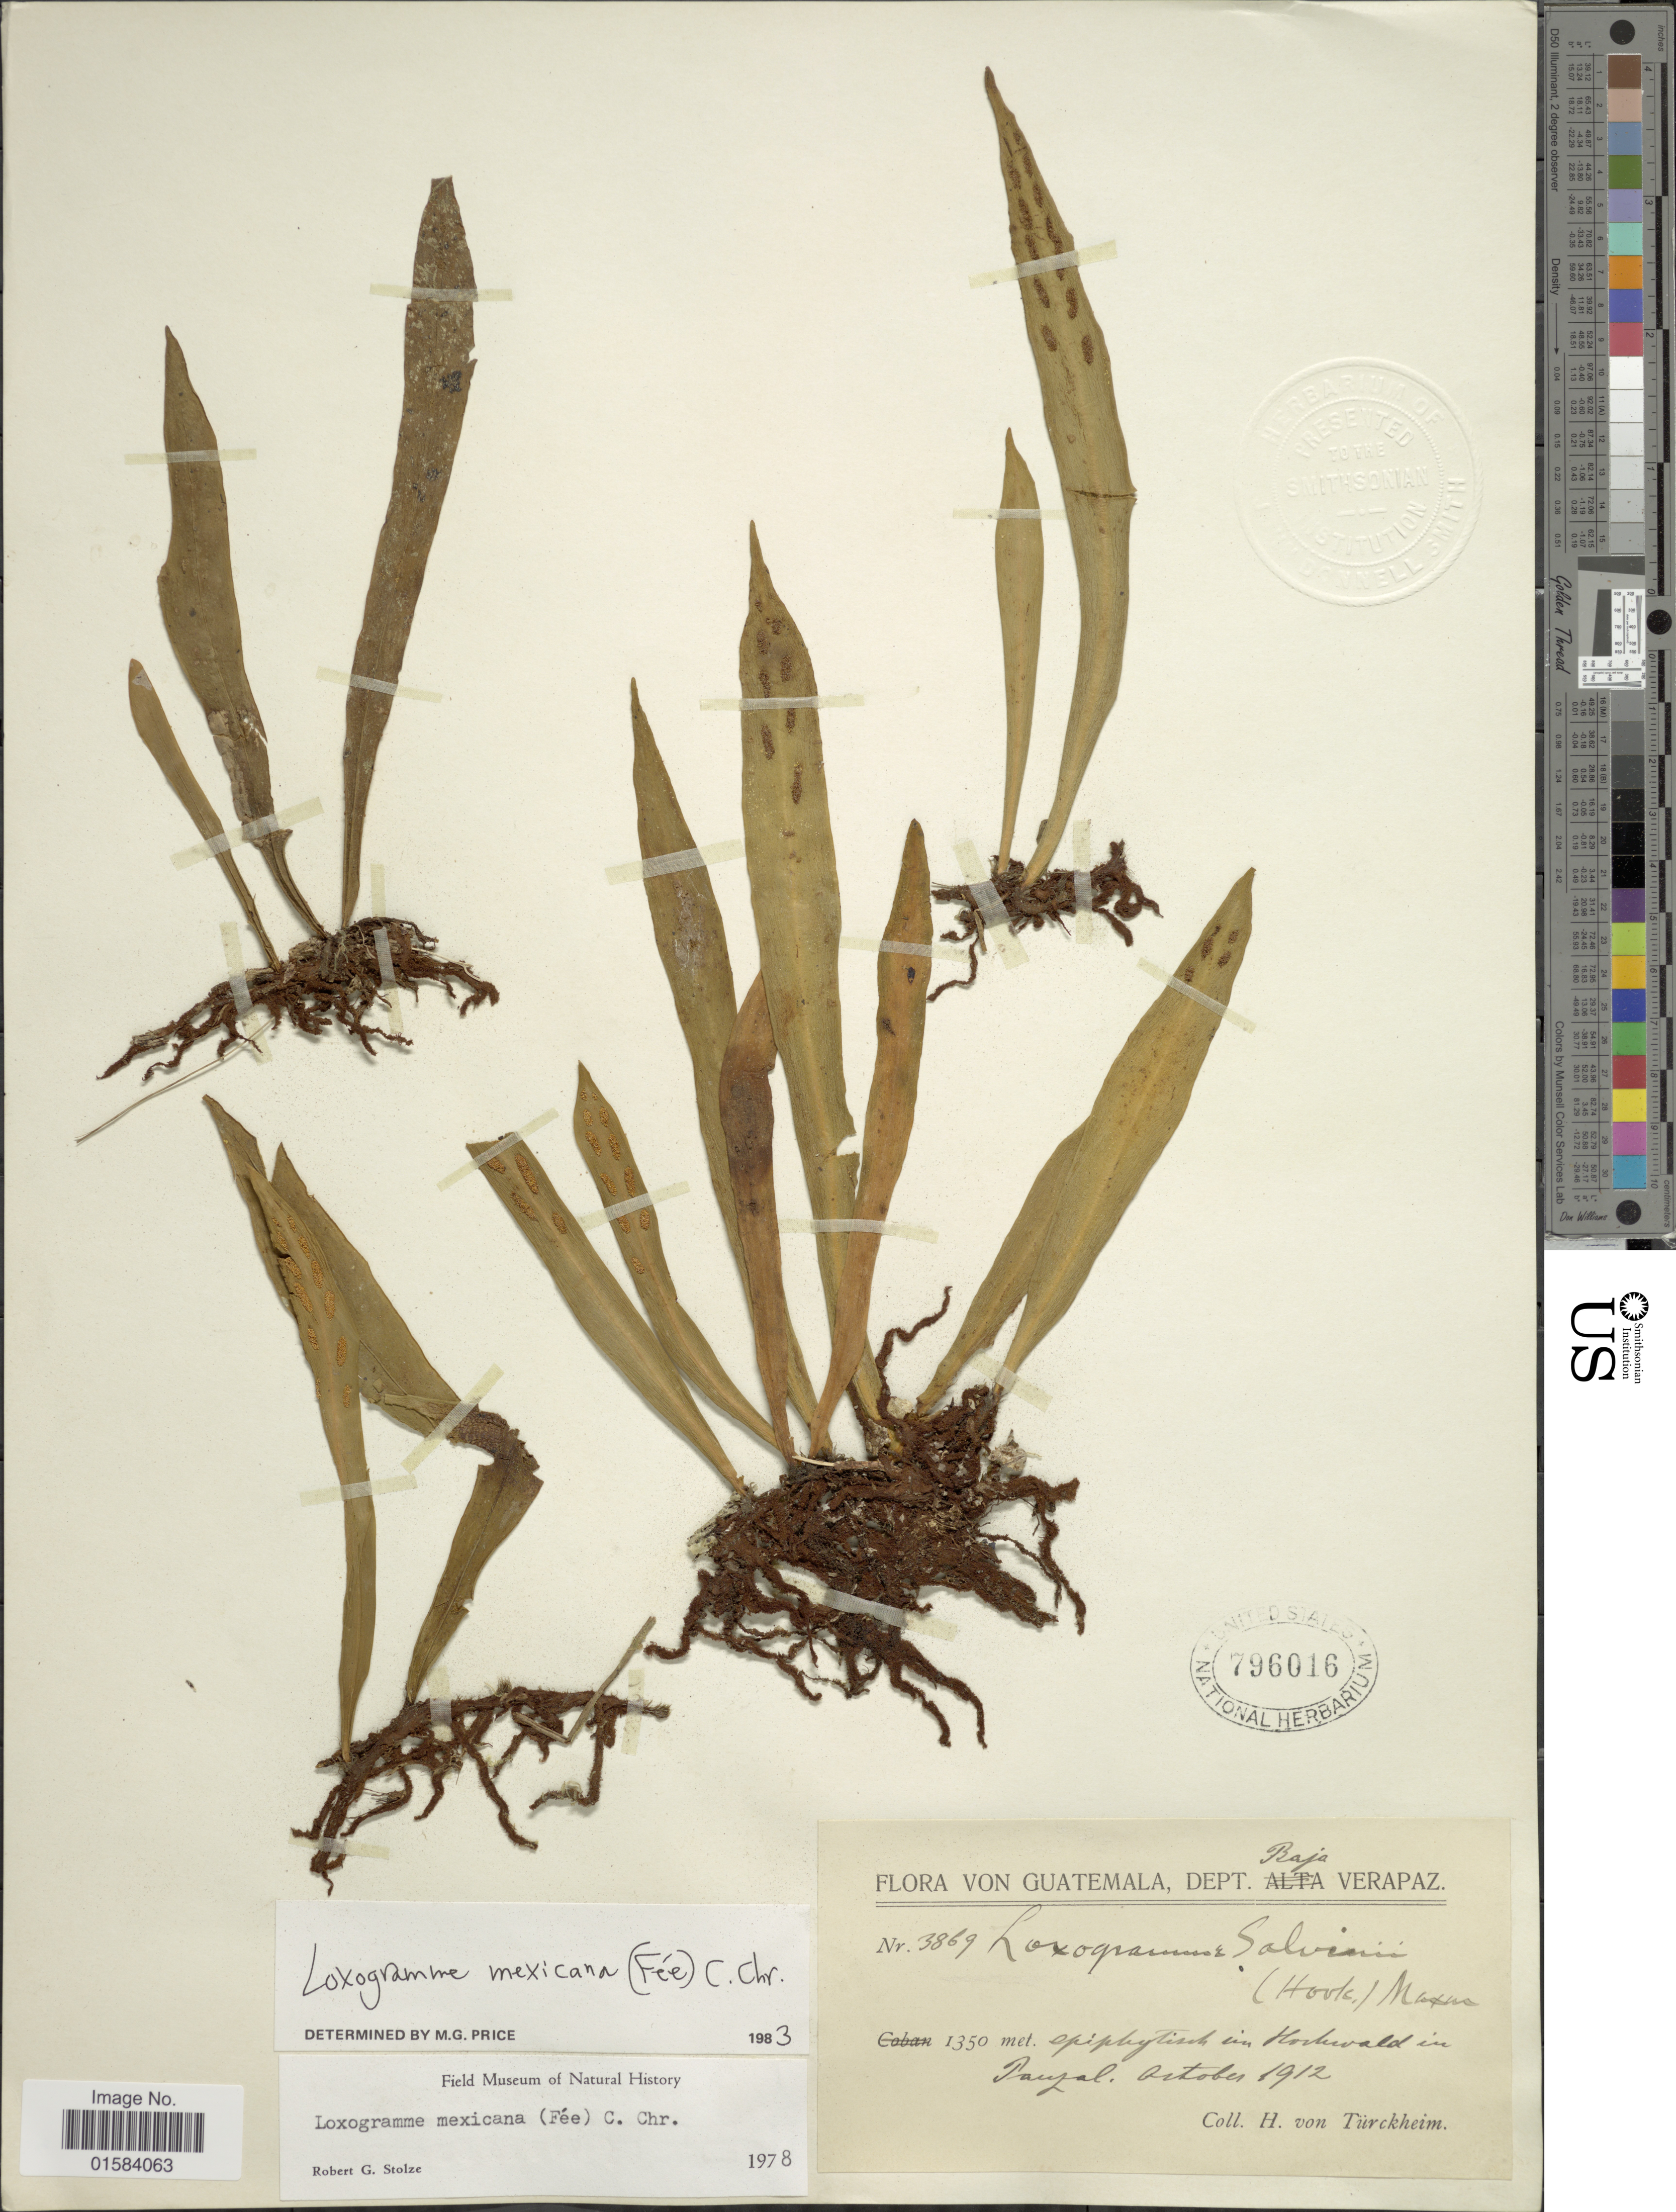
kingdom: Plantae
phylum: Tracheophyta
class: Polypodiopsida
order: Polypodiales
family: Polypodiaceae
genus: Loxogramme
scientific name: Loxogramme mexicana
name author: (Fée) C. Chr.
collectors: H. von Türckheim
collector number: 3869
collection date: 1912-10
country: Guatemala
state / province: Baja Verapaz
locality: Epiphytisch im hochwald in Panzal [epiphytic in the high forest in Pansal]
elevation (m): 1350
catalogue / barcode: US 796016